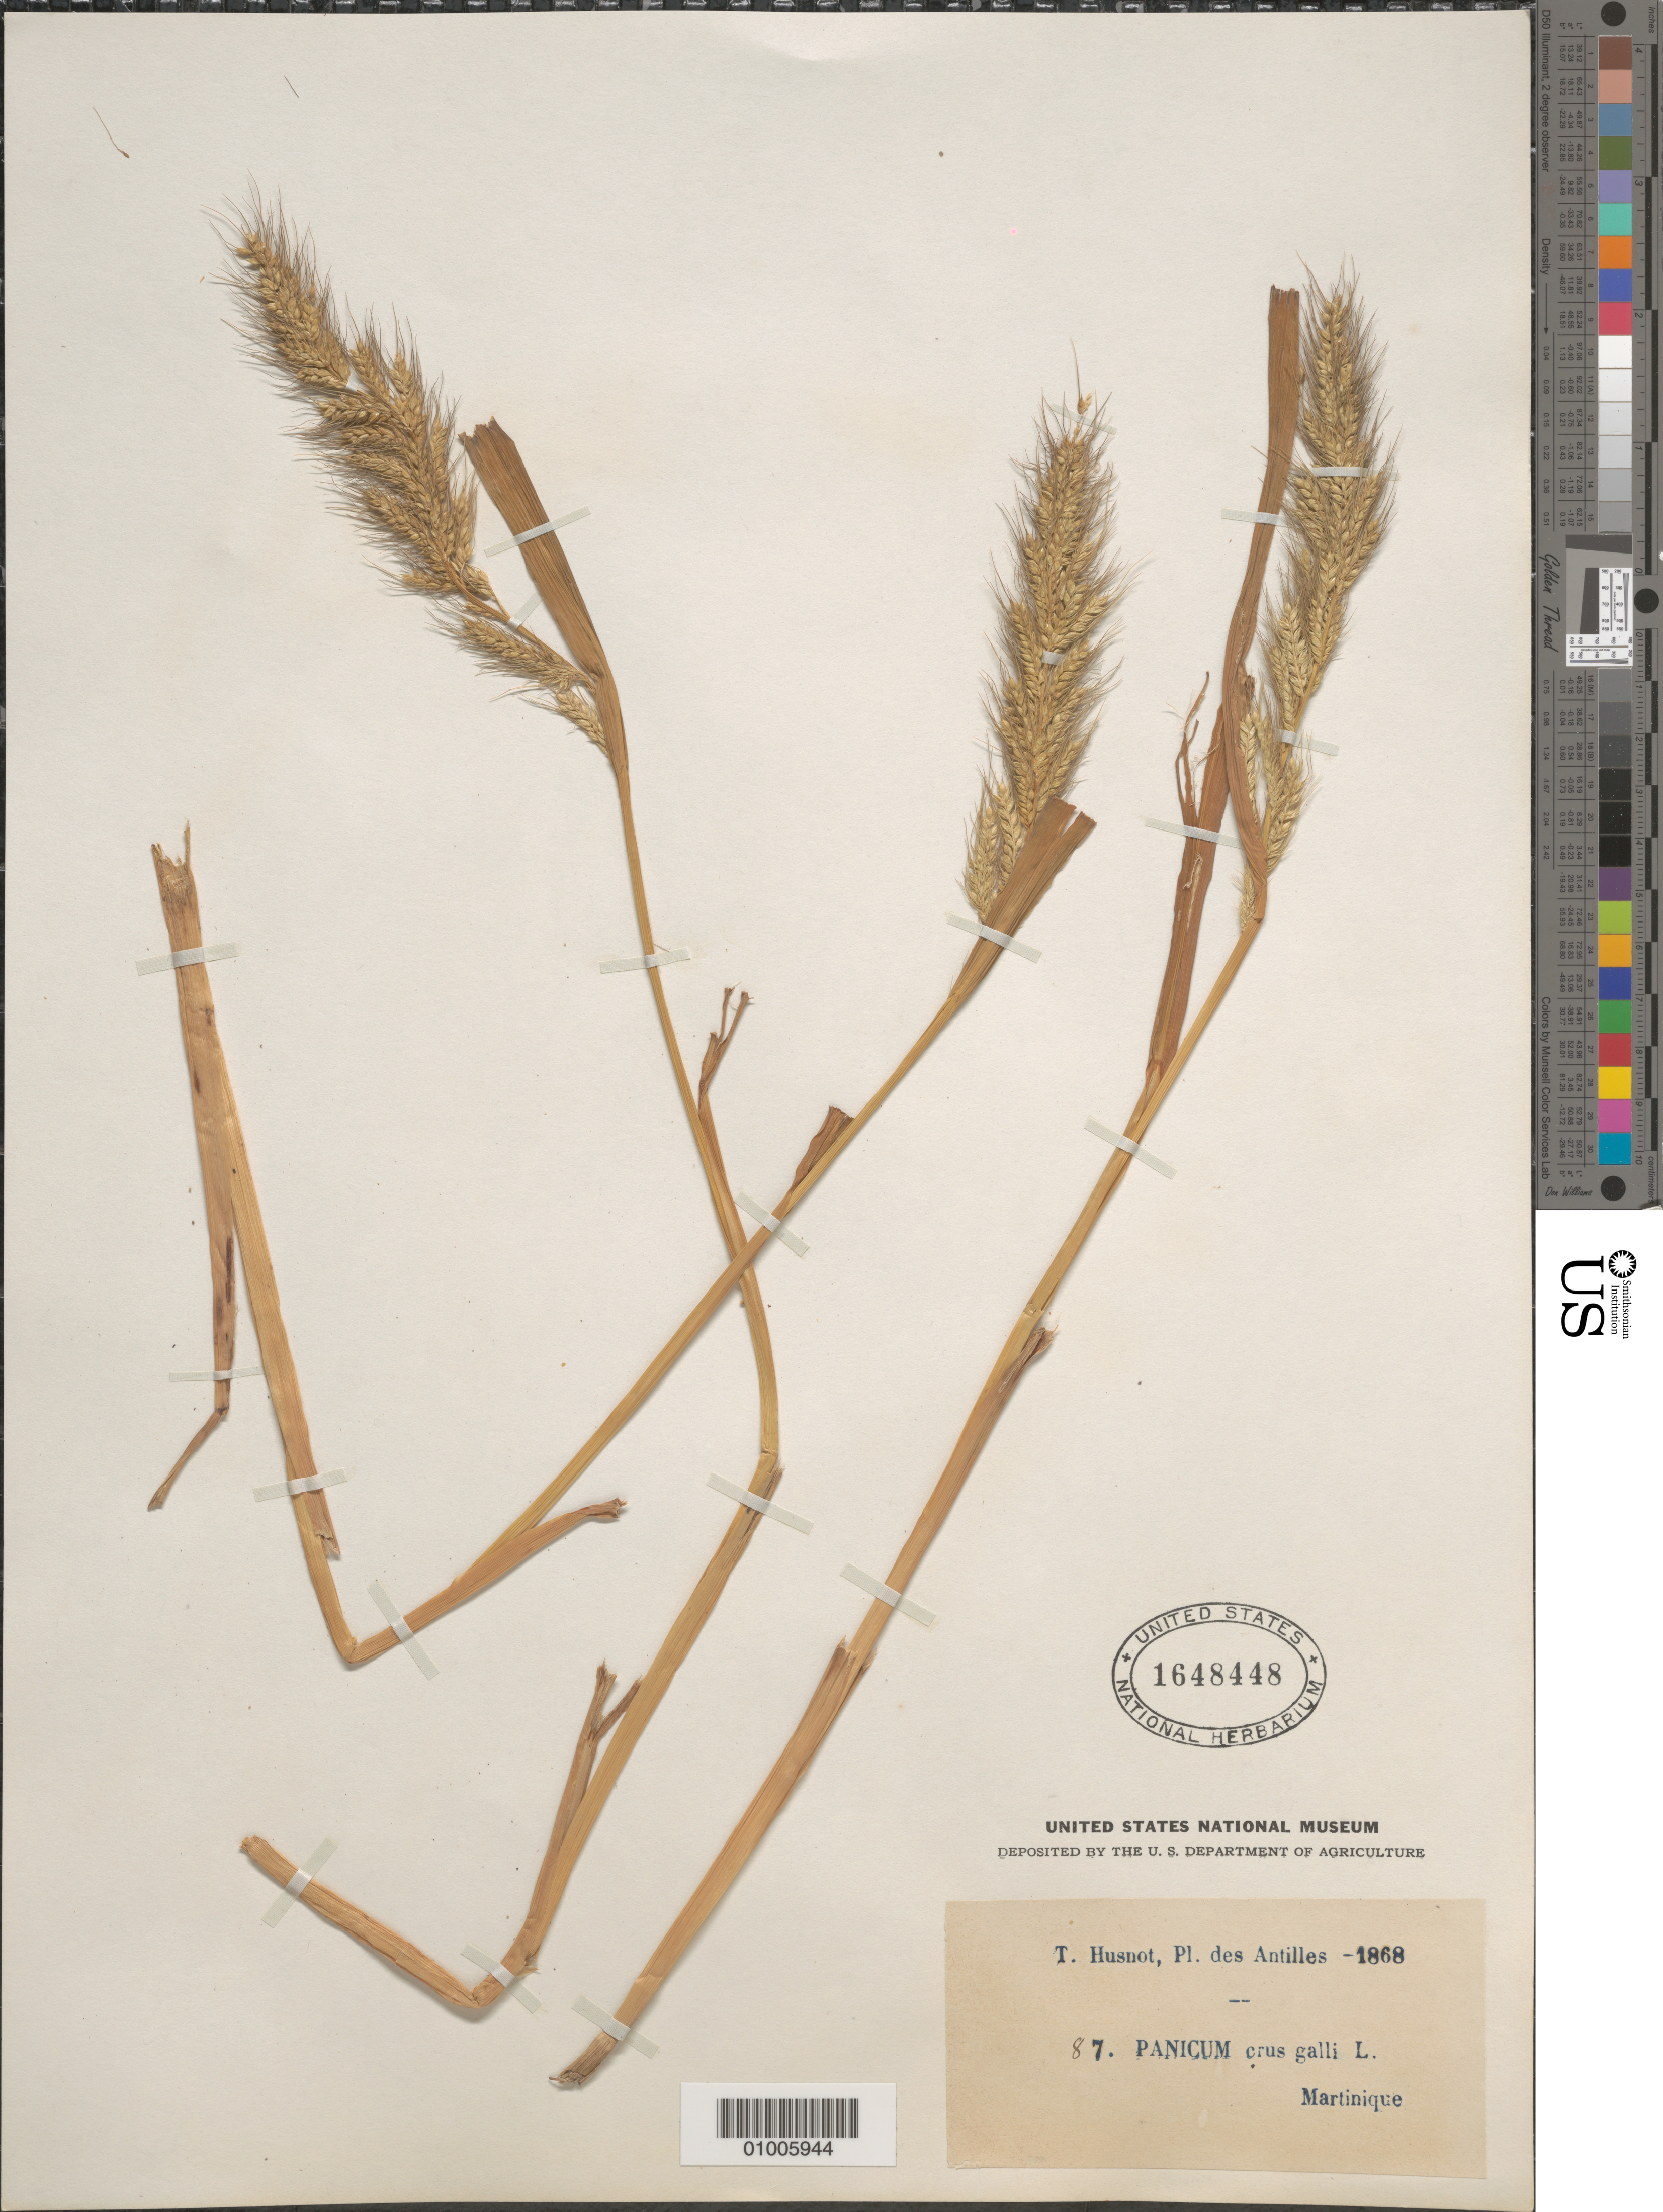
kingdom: Plantae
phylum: Tracheophyta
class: Liliopsida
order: Poales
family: Poaceae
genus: Echinochloa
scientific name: Echinochloa crus-pavonis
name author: (Kunth) Schult.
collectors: P. T. Husnot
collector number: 87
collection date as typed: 1868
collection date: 1868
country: Martinique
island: Martinique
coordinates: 0 N, 0 E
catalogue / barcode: US 1648448